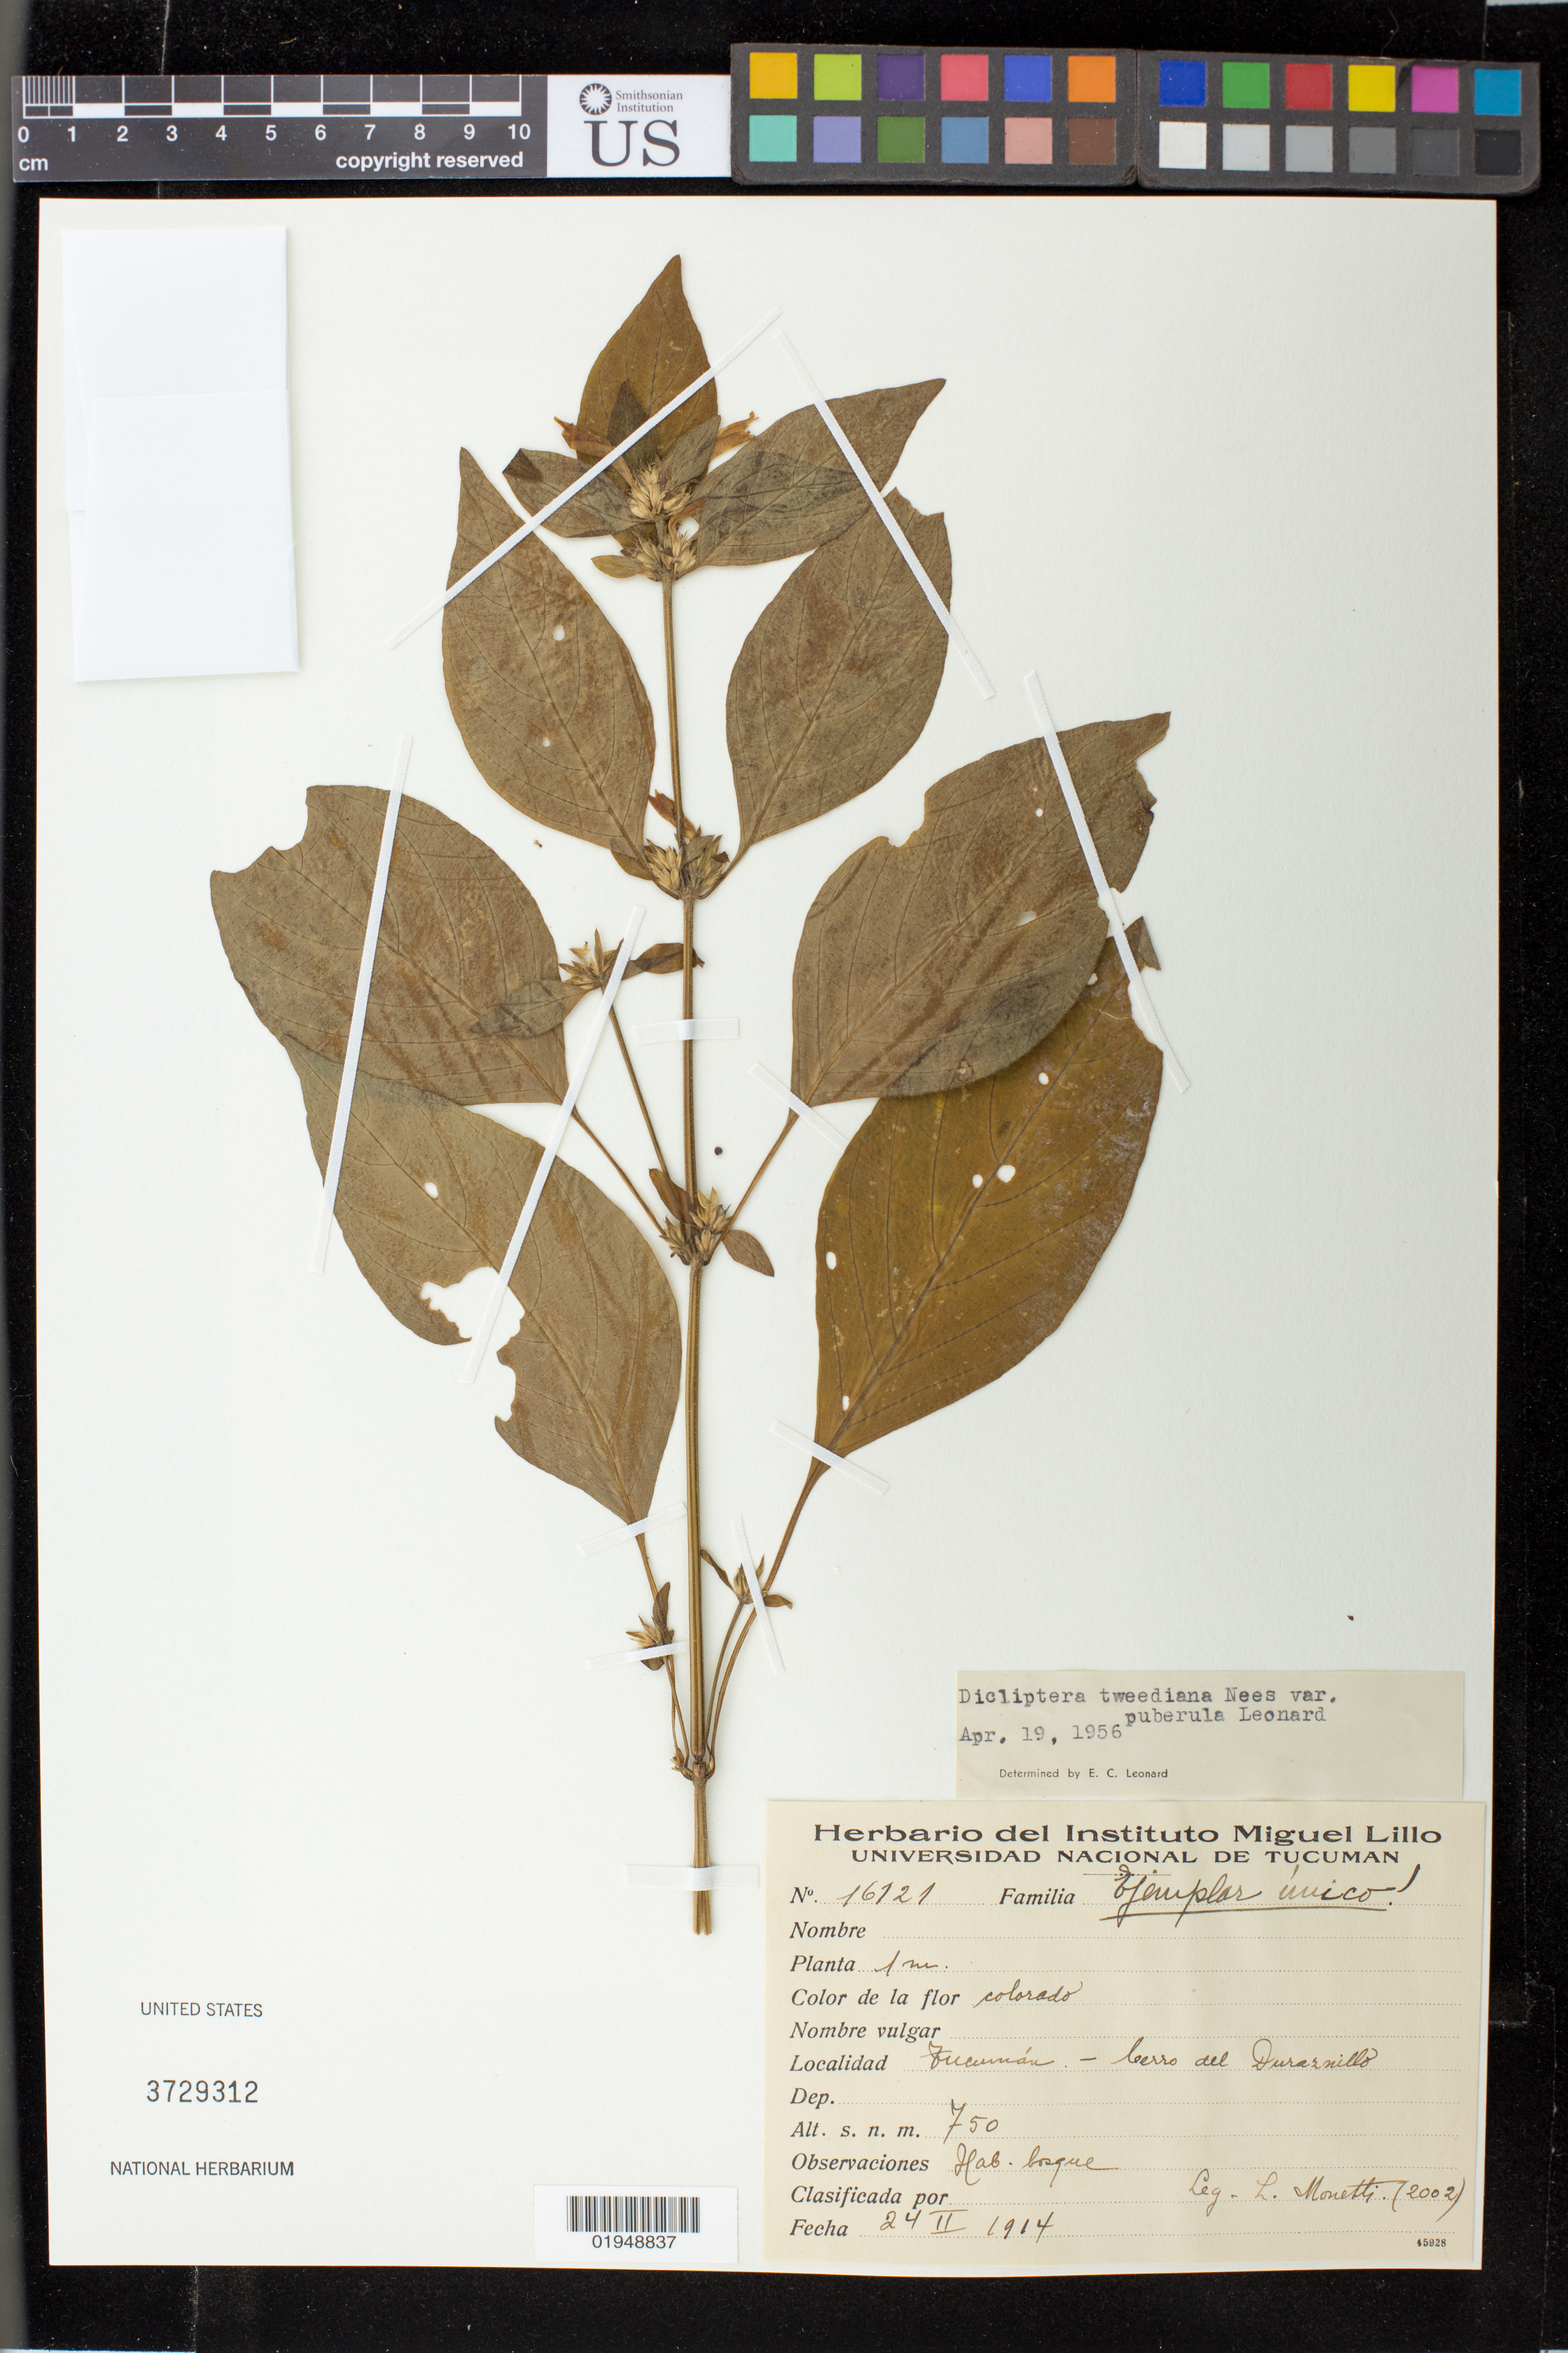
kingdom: Plantae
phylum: Tracheophyta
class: Magnoliopsida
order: Lamiales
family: Acanthaceae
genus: Dicliptera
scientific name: Dicliptera squarrosa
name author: Nees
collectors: L. Monetti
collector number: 16121 (2002)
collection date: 1914-02-24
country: Argentina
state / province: Tucuman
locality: Tucumán: Burruyaco - Cerro del Duraznillo.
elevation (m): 750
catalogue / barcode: US 3729312